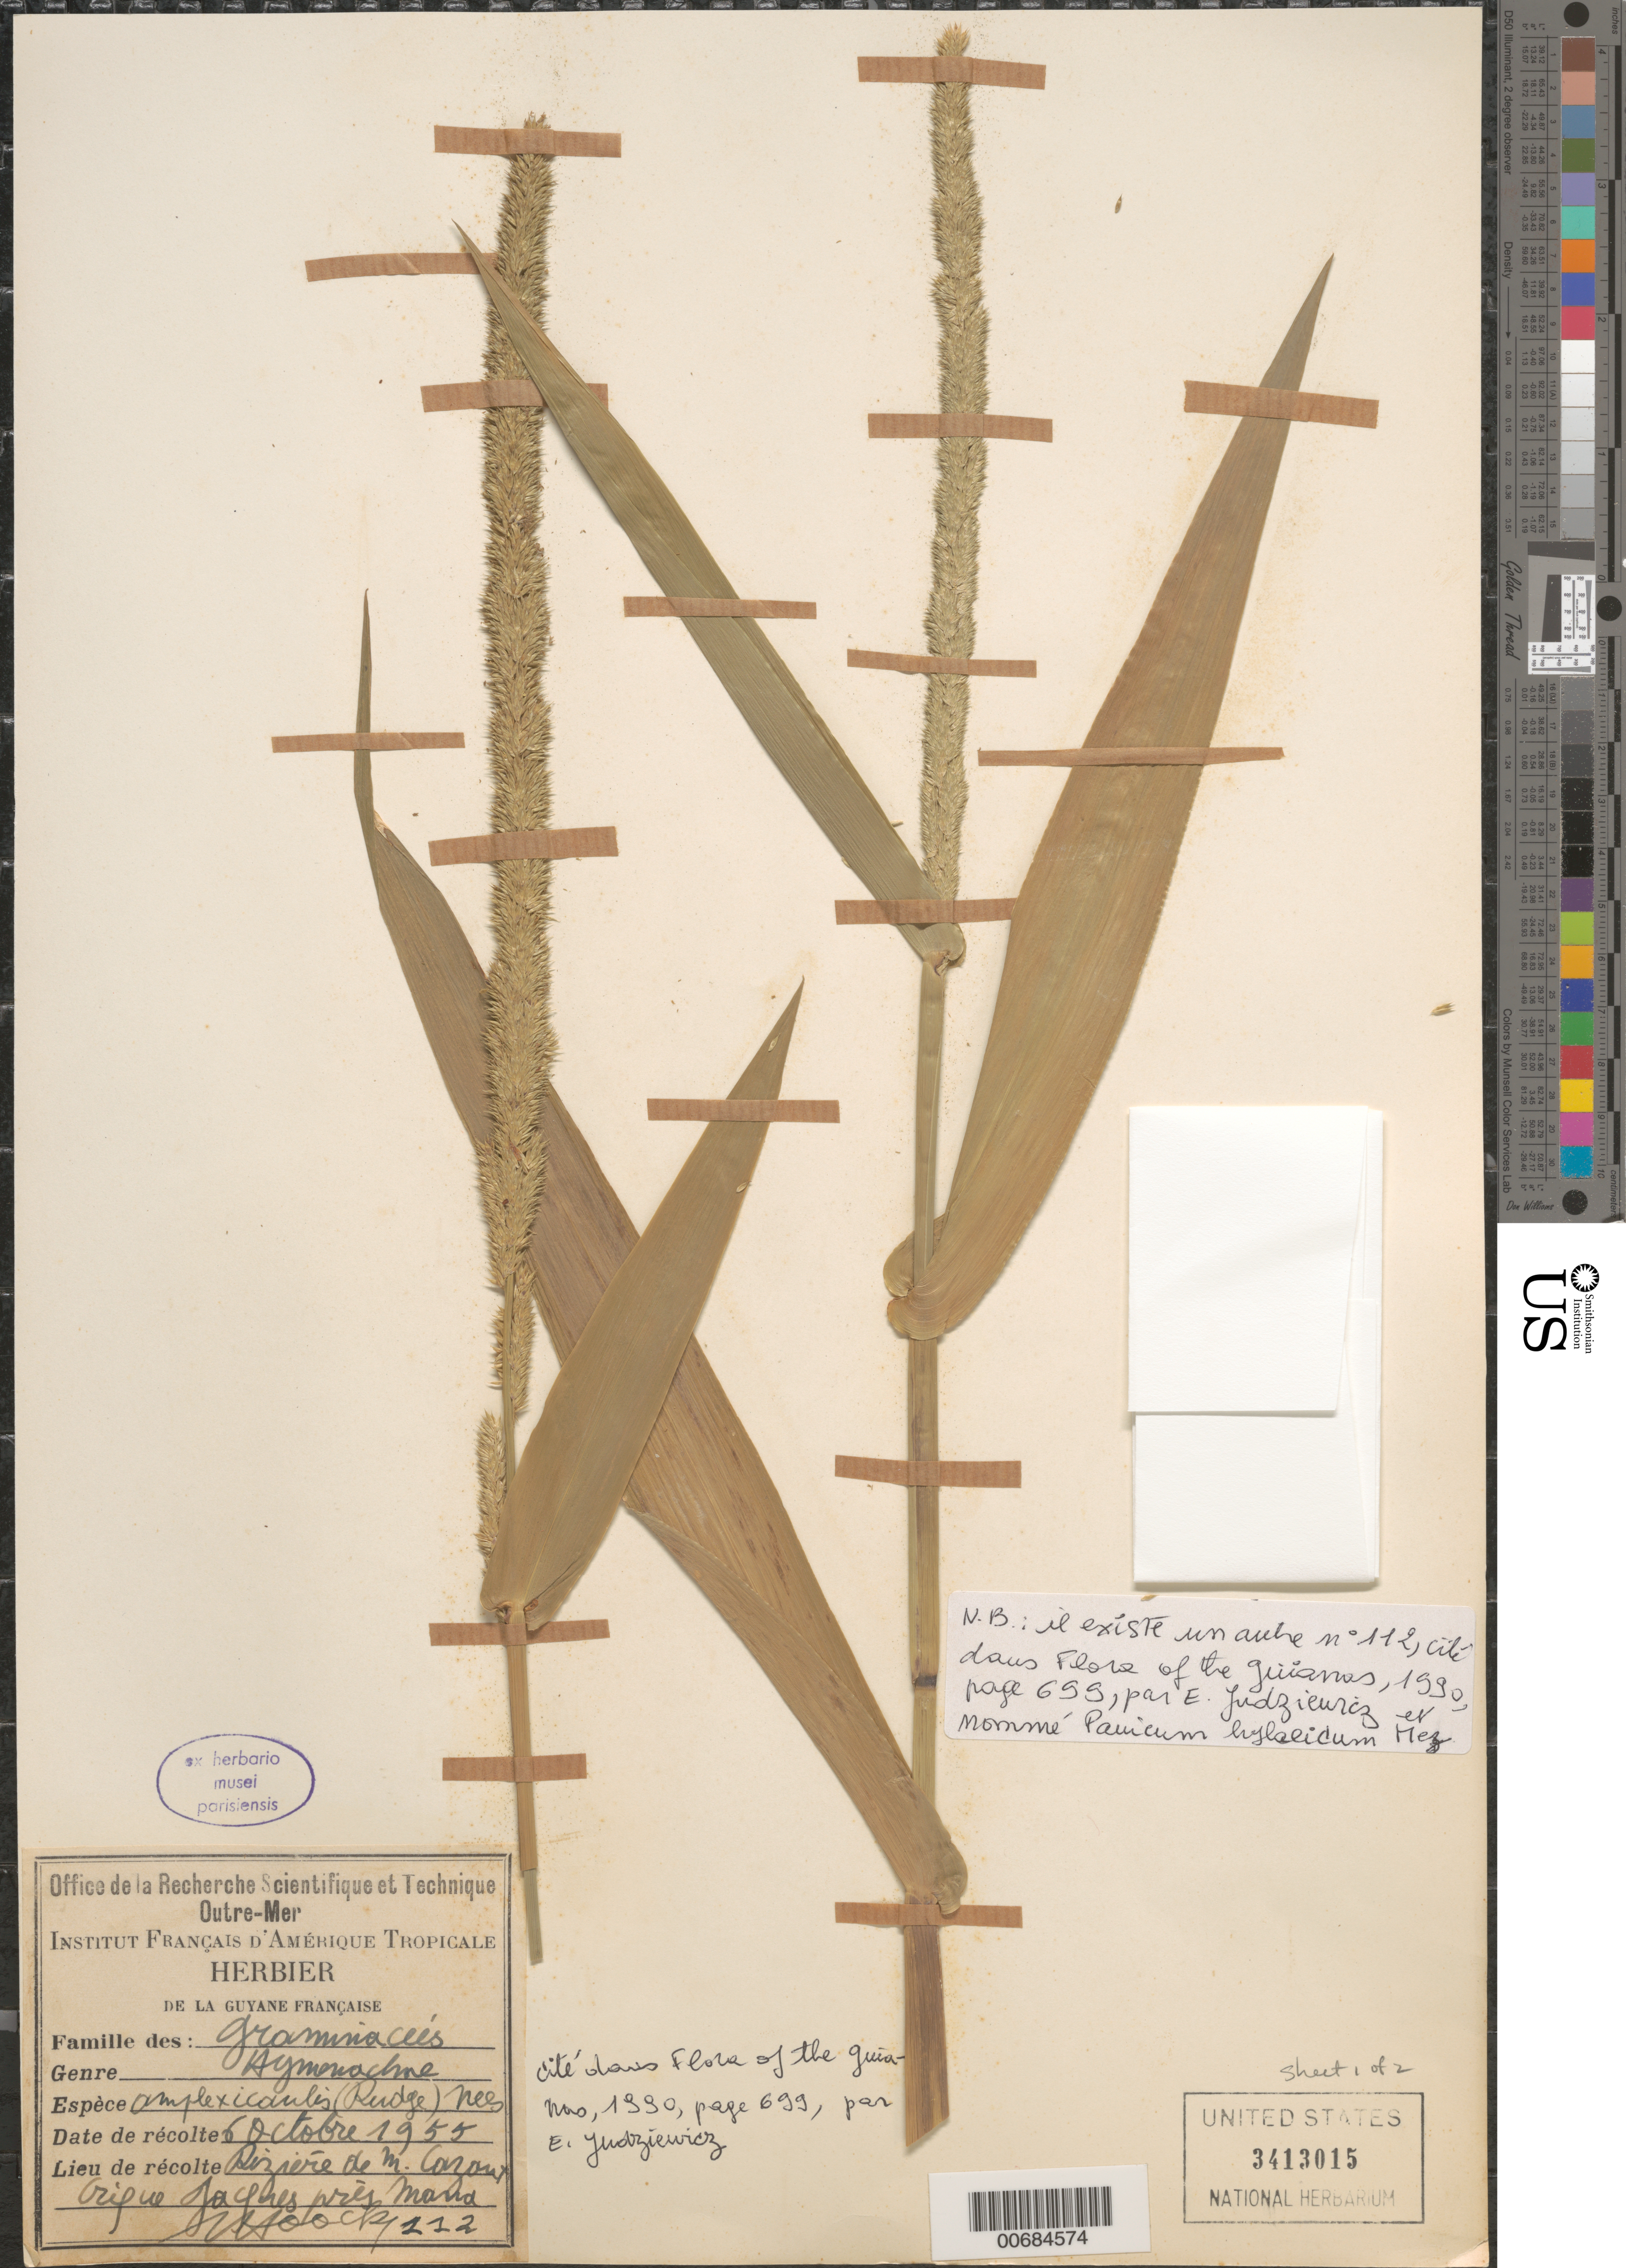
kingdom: Plantae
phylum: Tracheophyta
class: Liliopsida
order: Poales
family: Poaceae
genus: Hymenachne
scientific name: Hymenachne amplexicaulis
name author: (Rudge) Nees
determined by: Judziewicz, E. J.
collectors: J. Hoock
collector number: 112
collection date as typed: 6-Oct-55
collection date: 1955-10-06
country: French Guiana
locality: Rivière de M. Courant; Crique Jacques, pres Mana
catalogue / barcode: US 3413015